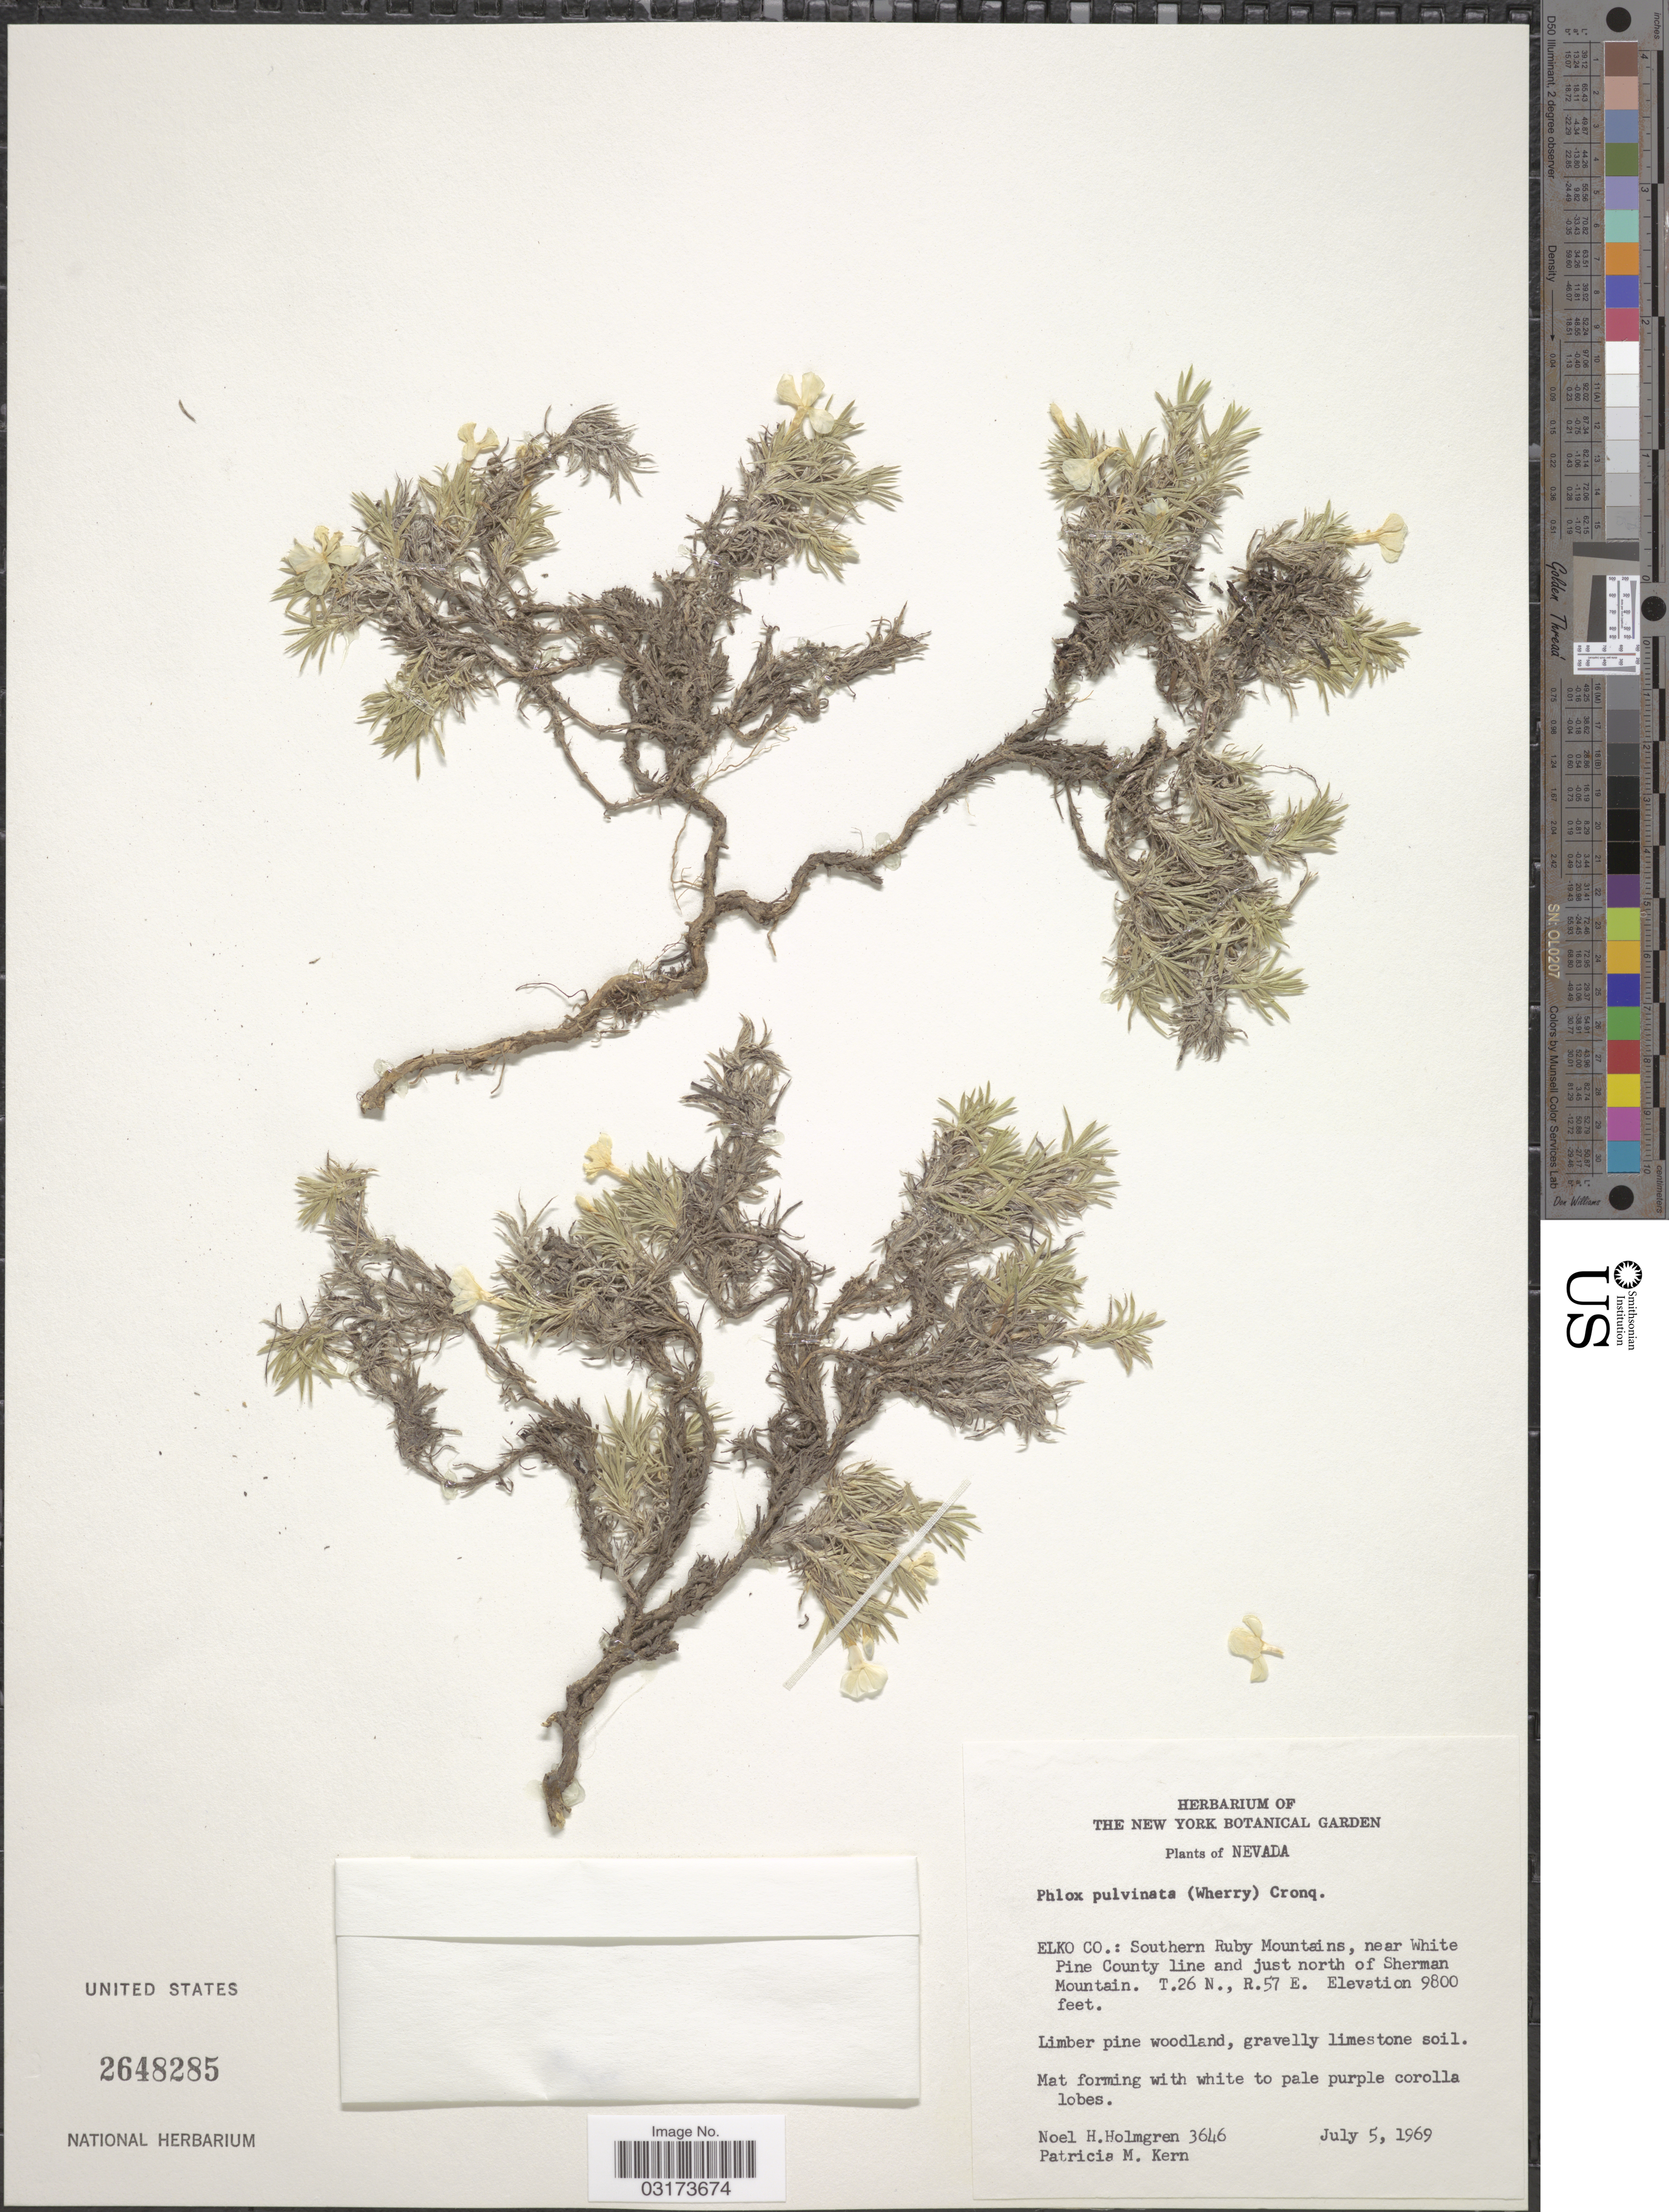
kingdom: Plantae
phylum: Tracheophyta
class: Magnoliopsida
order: Ericales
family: Polemoniaceae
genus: Phlox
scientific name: Phlox condensata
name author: (A. Gray) E.E. Nelson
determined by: Mayfield, M. H.; Ferguson, C. J.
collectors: N. H. Holmgren & P. M. Kern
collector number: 3646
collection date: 1969-07-05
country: United States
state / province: Nevada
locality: Elko Co.: Southern Ruby Mountains, near White Pine County line and just north of Sherman Mountain. T.26 N., R. 57 E.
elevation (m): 2987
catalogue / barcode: US 2648285